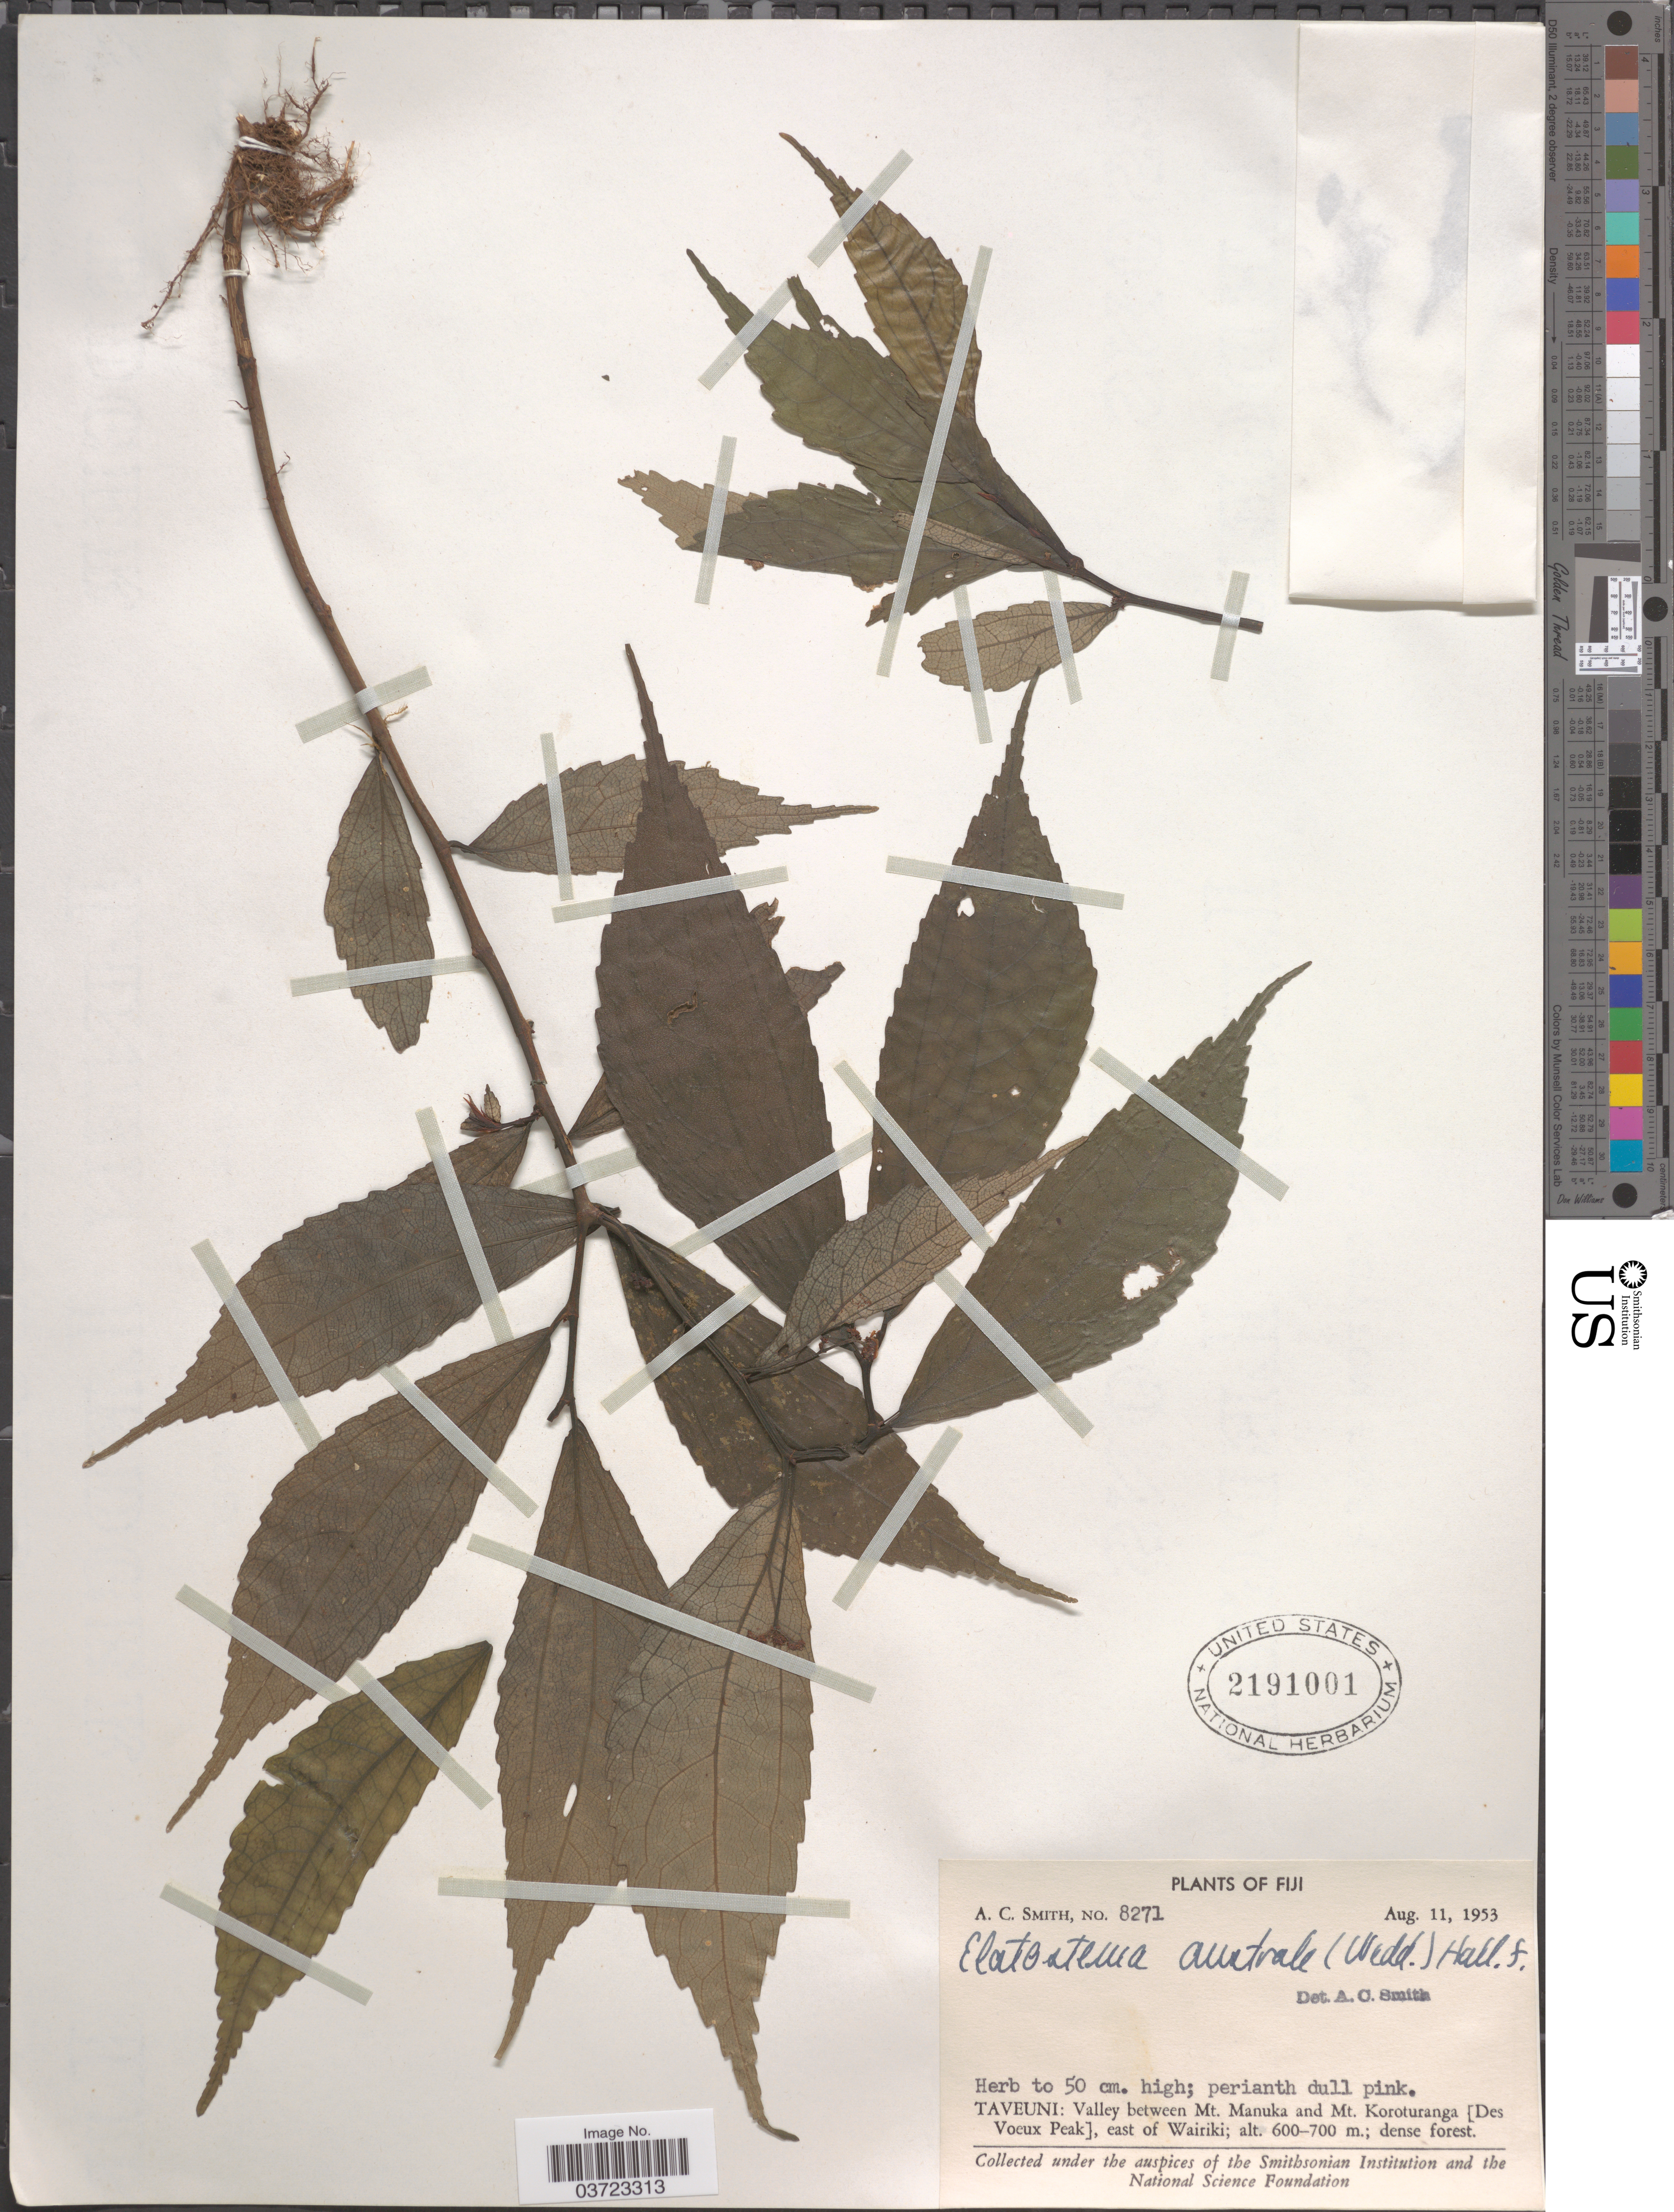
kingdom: Plantae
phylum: Tracheophyta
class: Magnoliopsida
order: Rosales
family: Urticaceae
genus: Elatostema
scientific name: Elatostema australe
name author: Hallier f.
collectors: A. C. Smith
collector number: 8271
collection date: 1953-08-11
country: Fiji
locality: Taveuni: Valley between Mt. Manuka and Mt. Koroturanga [Des Voeux Peak], east of Wairiki.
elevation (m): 600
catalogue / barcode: US 2191001